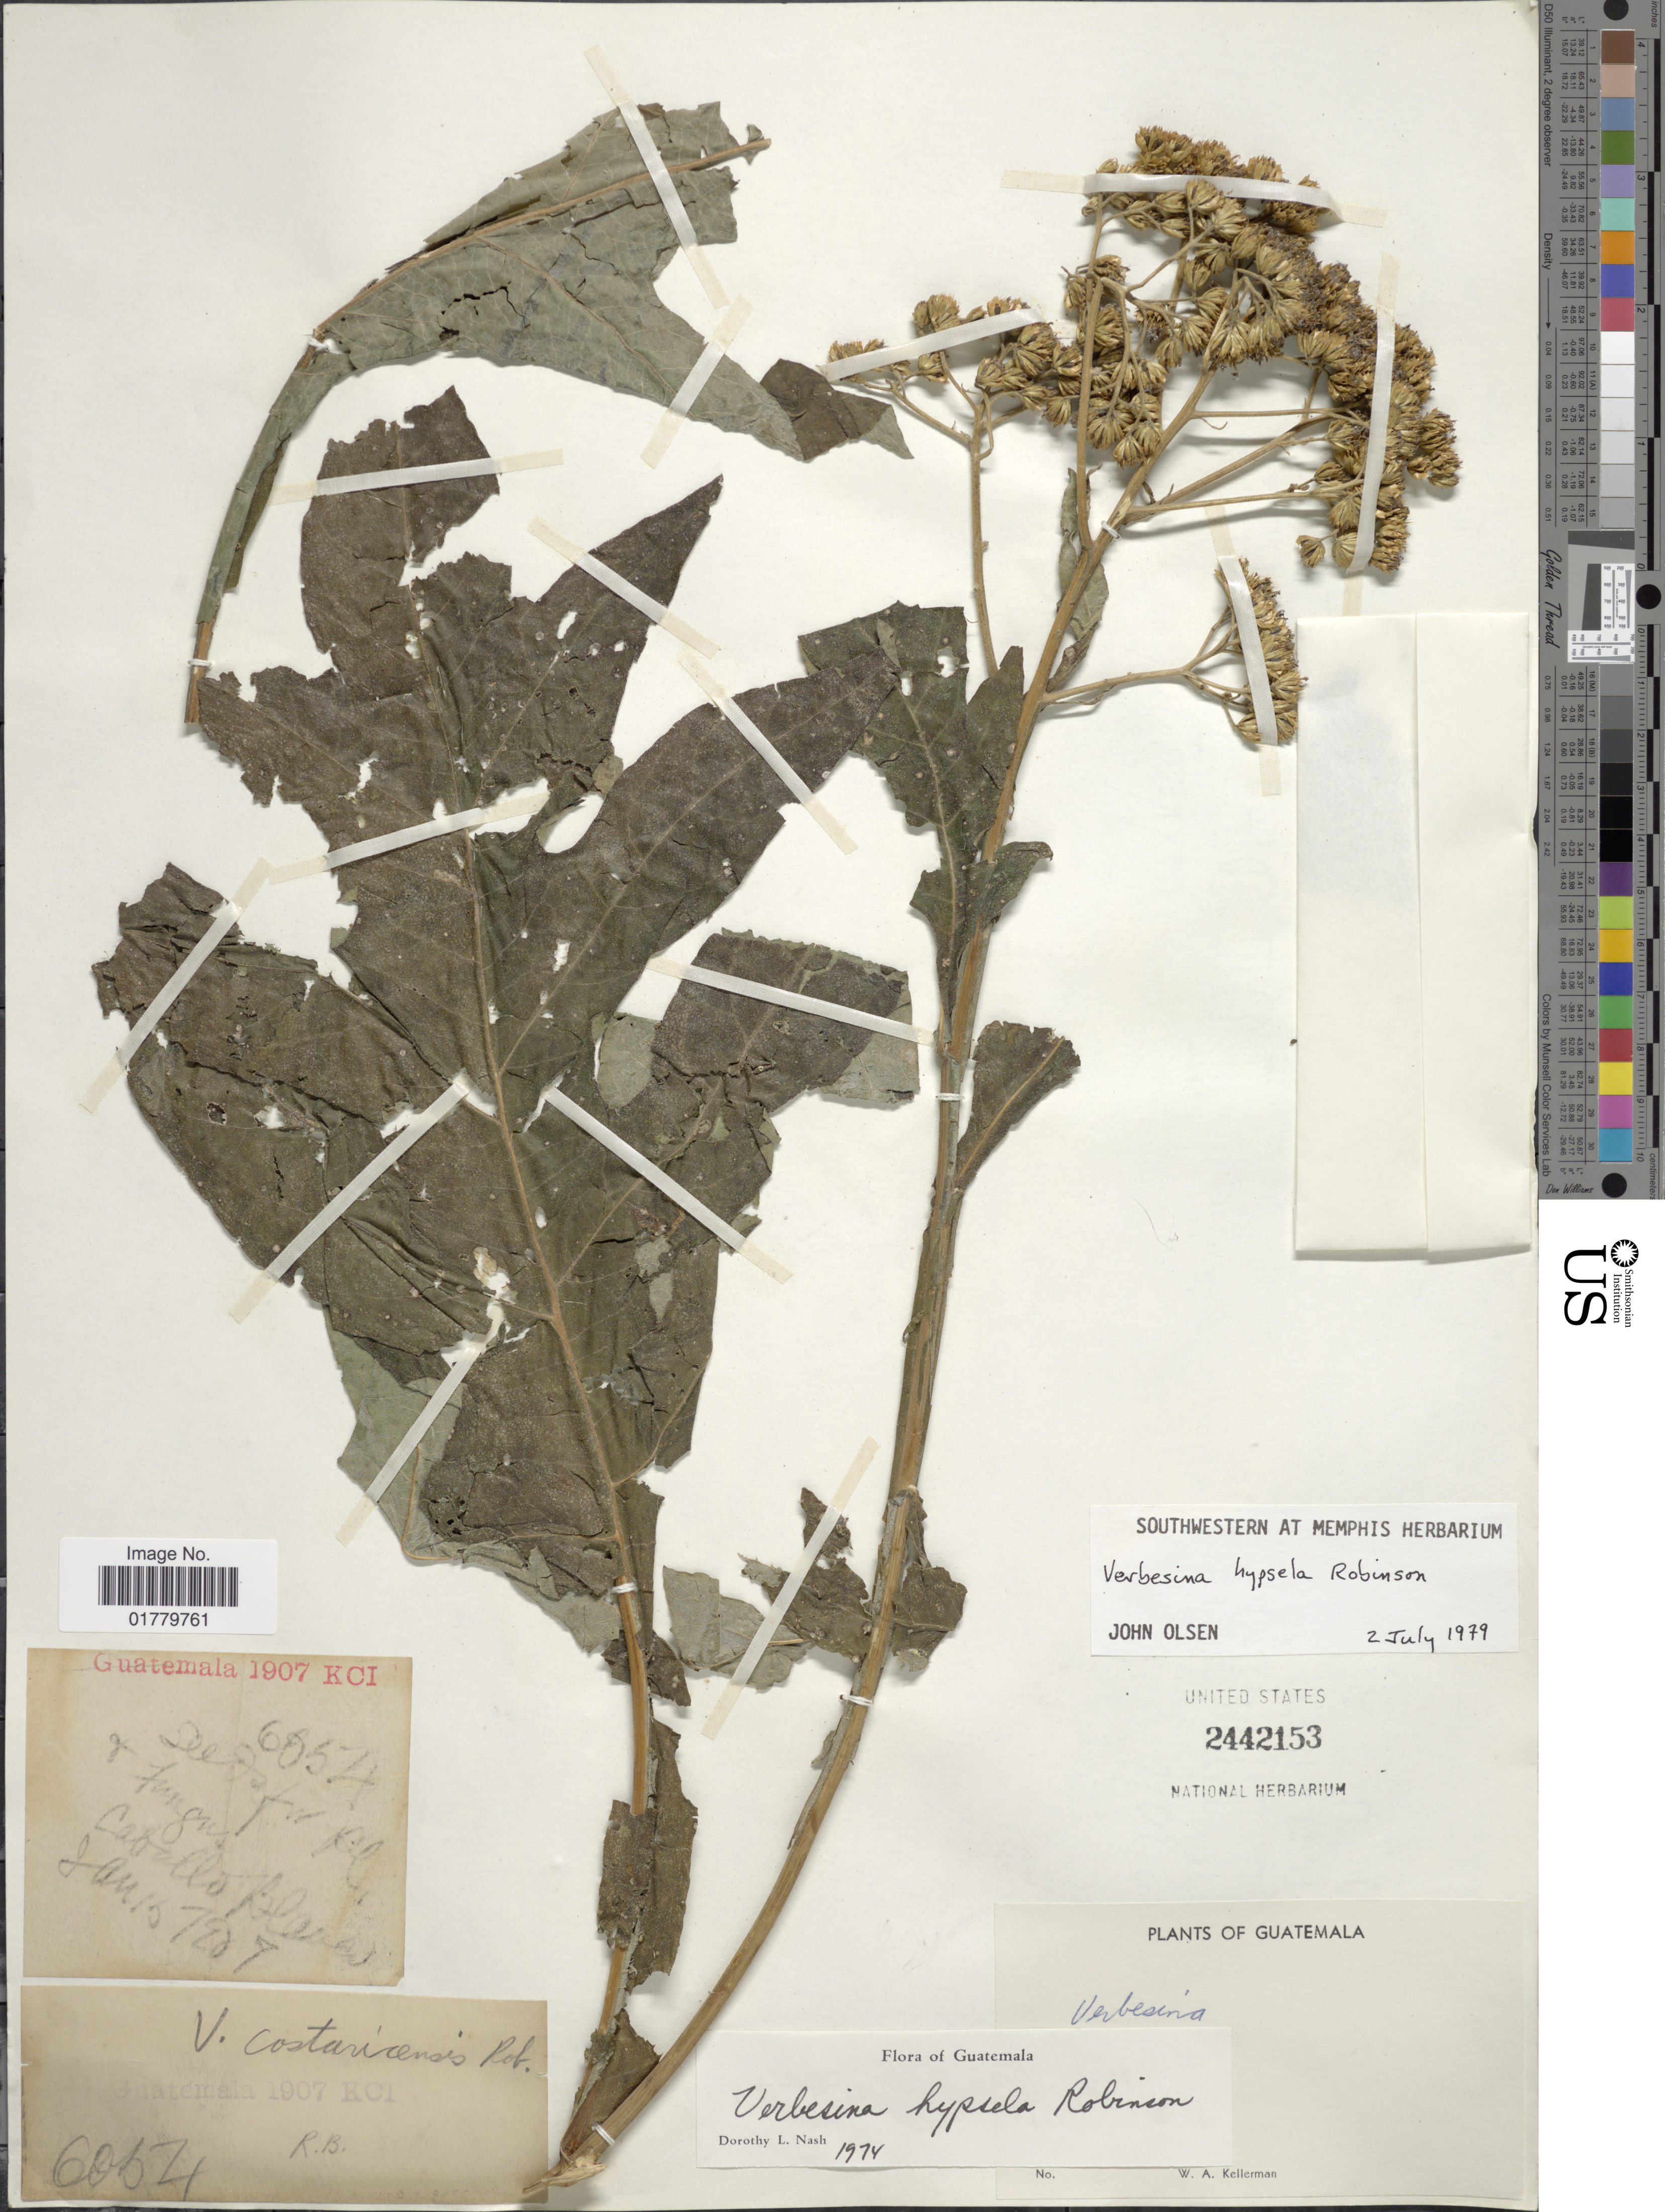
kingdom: Plantae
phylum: Tracheophyta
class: Magnoliopsida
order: Asterales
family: Asteraceae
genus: Verbesina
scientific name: Verbesina hypsela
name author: B.L. Rob.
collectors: W. Kellerman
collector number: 6054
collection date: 1907-01-15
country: Guatemala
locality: Caballo Blanco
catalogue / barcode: US 2442153